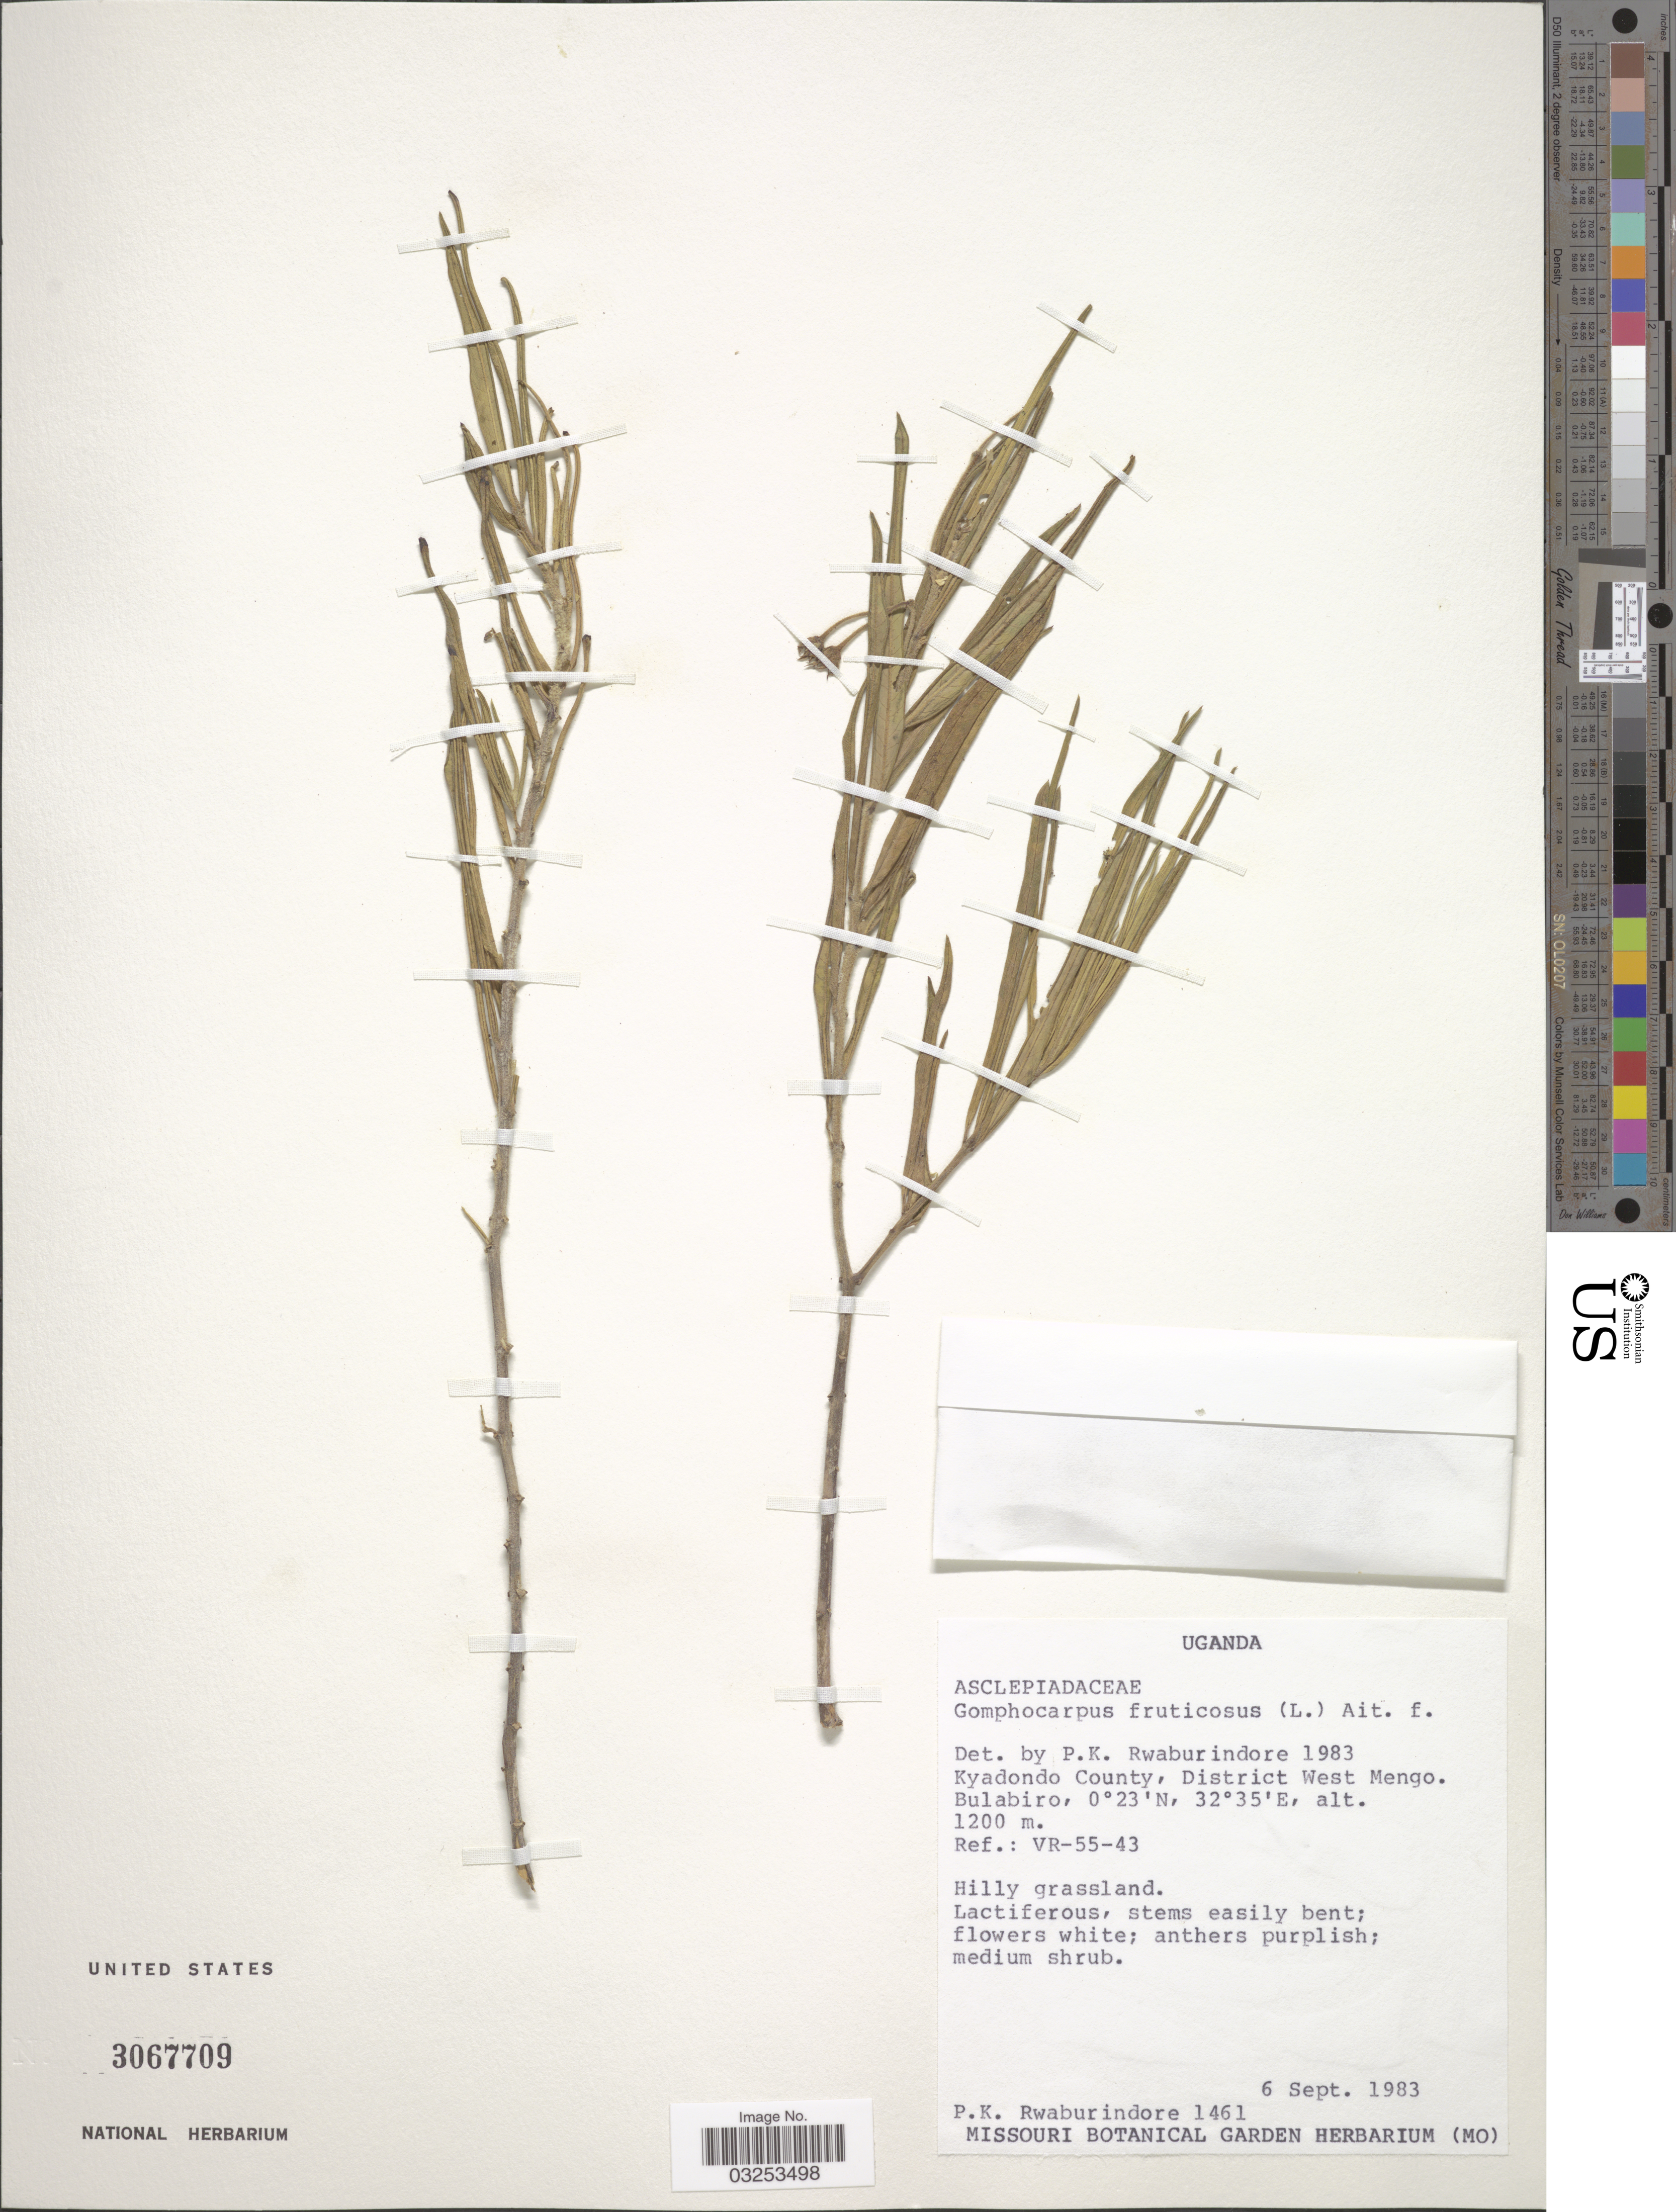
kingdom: Plantae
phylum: Tracheophyta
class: Magnoliopsida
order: Gentianales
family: Apocynaceae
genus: Gomphocarpus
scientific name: Gomphocarpus fruticosus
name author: (L.) W.T. Aiton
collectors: P. Rwaburindore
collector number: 1461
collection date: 1983-09-06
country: Uganda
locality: Kyadondo County, District West Mengo. Bulabiro. Ref.: VR-55-43.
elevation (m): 1200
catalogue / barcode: US 3067709